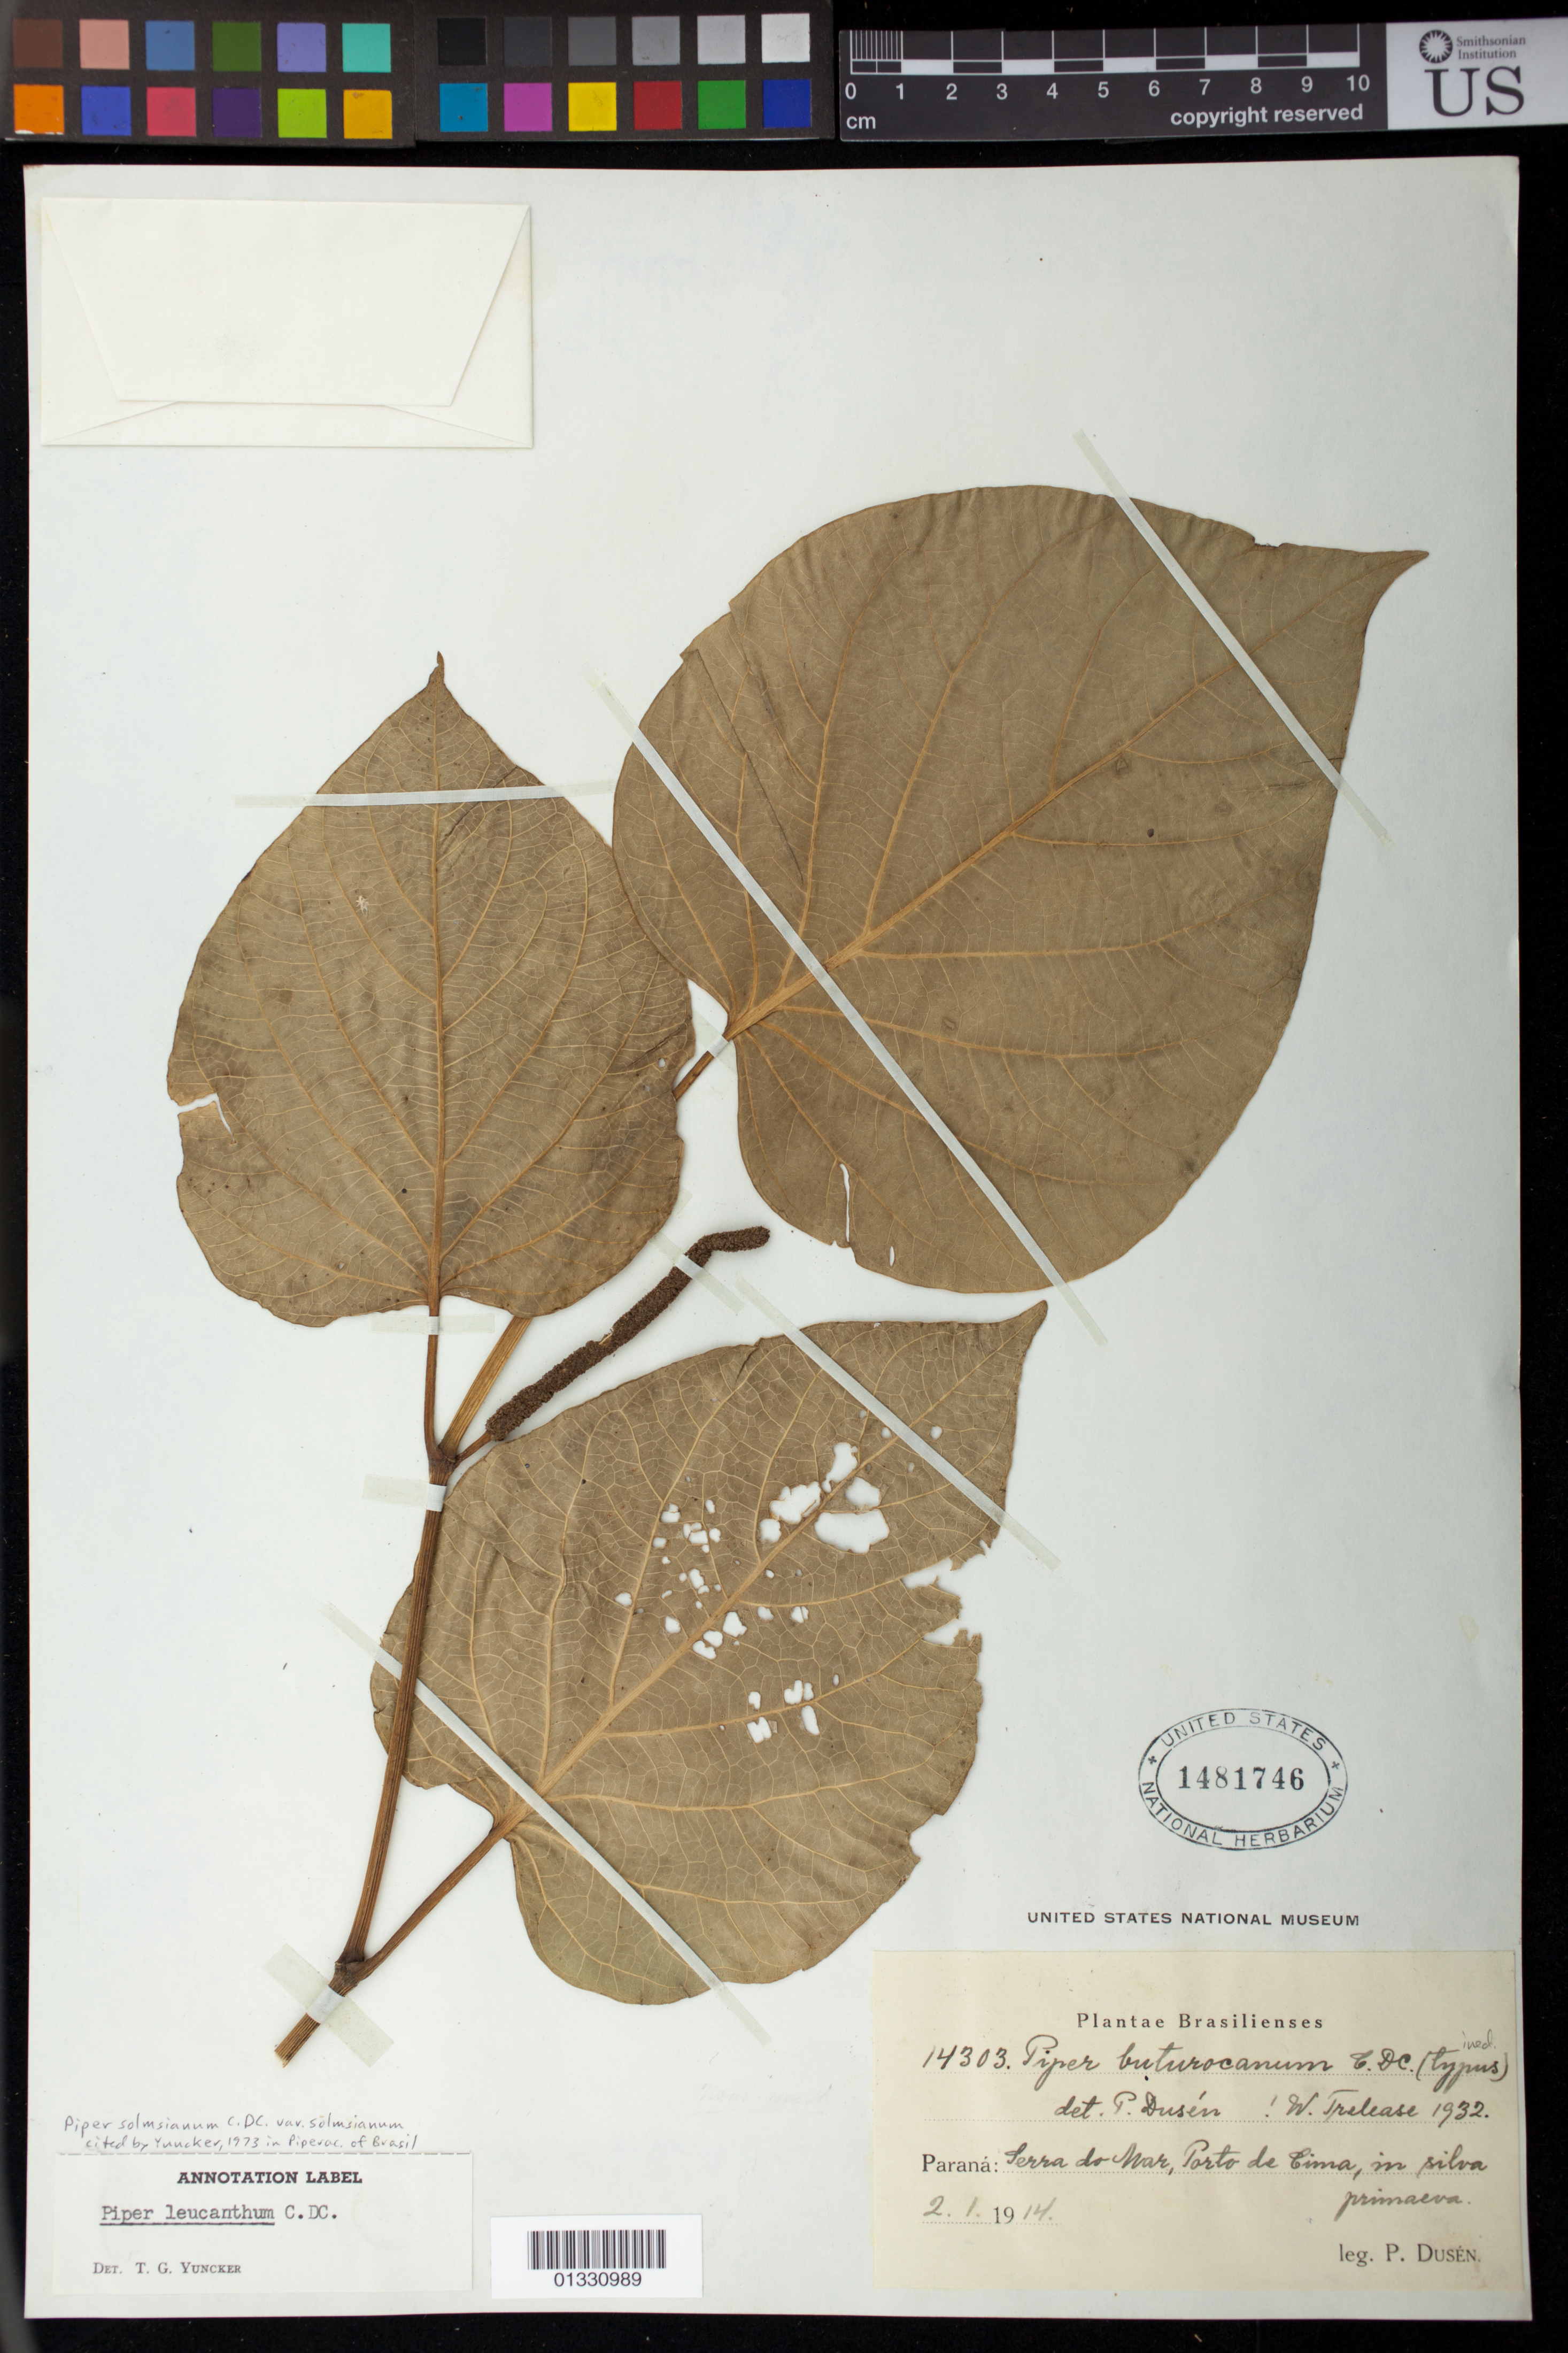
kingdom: Plantae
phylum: Tracheophyta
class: Magnoliopsida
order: Piperales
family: Piperaceae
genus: Piper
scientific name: Piper solmsianum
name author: C. DC.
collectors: P. Dusén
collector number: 14303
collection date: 1914-01-02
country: Brazil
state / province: Paraná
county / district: Morretes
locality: Serra do Mar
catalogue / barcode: US 1481746